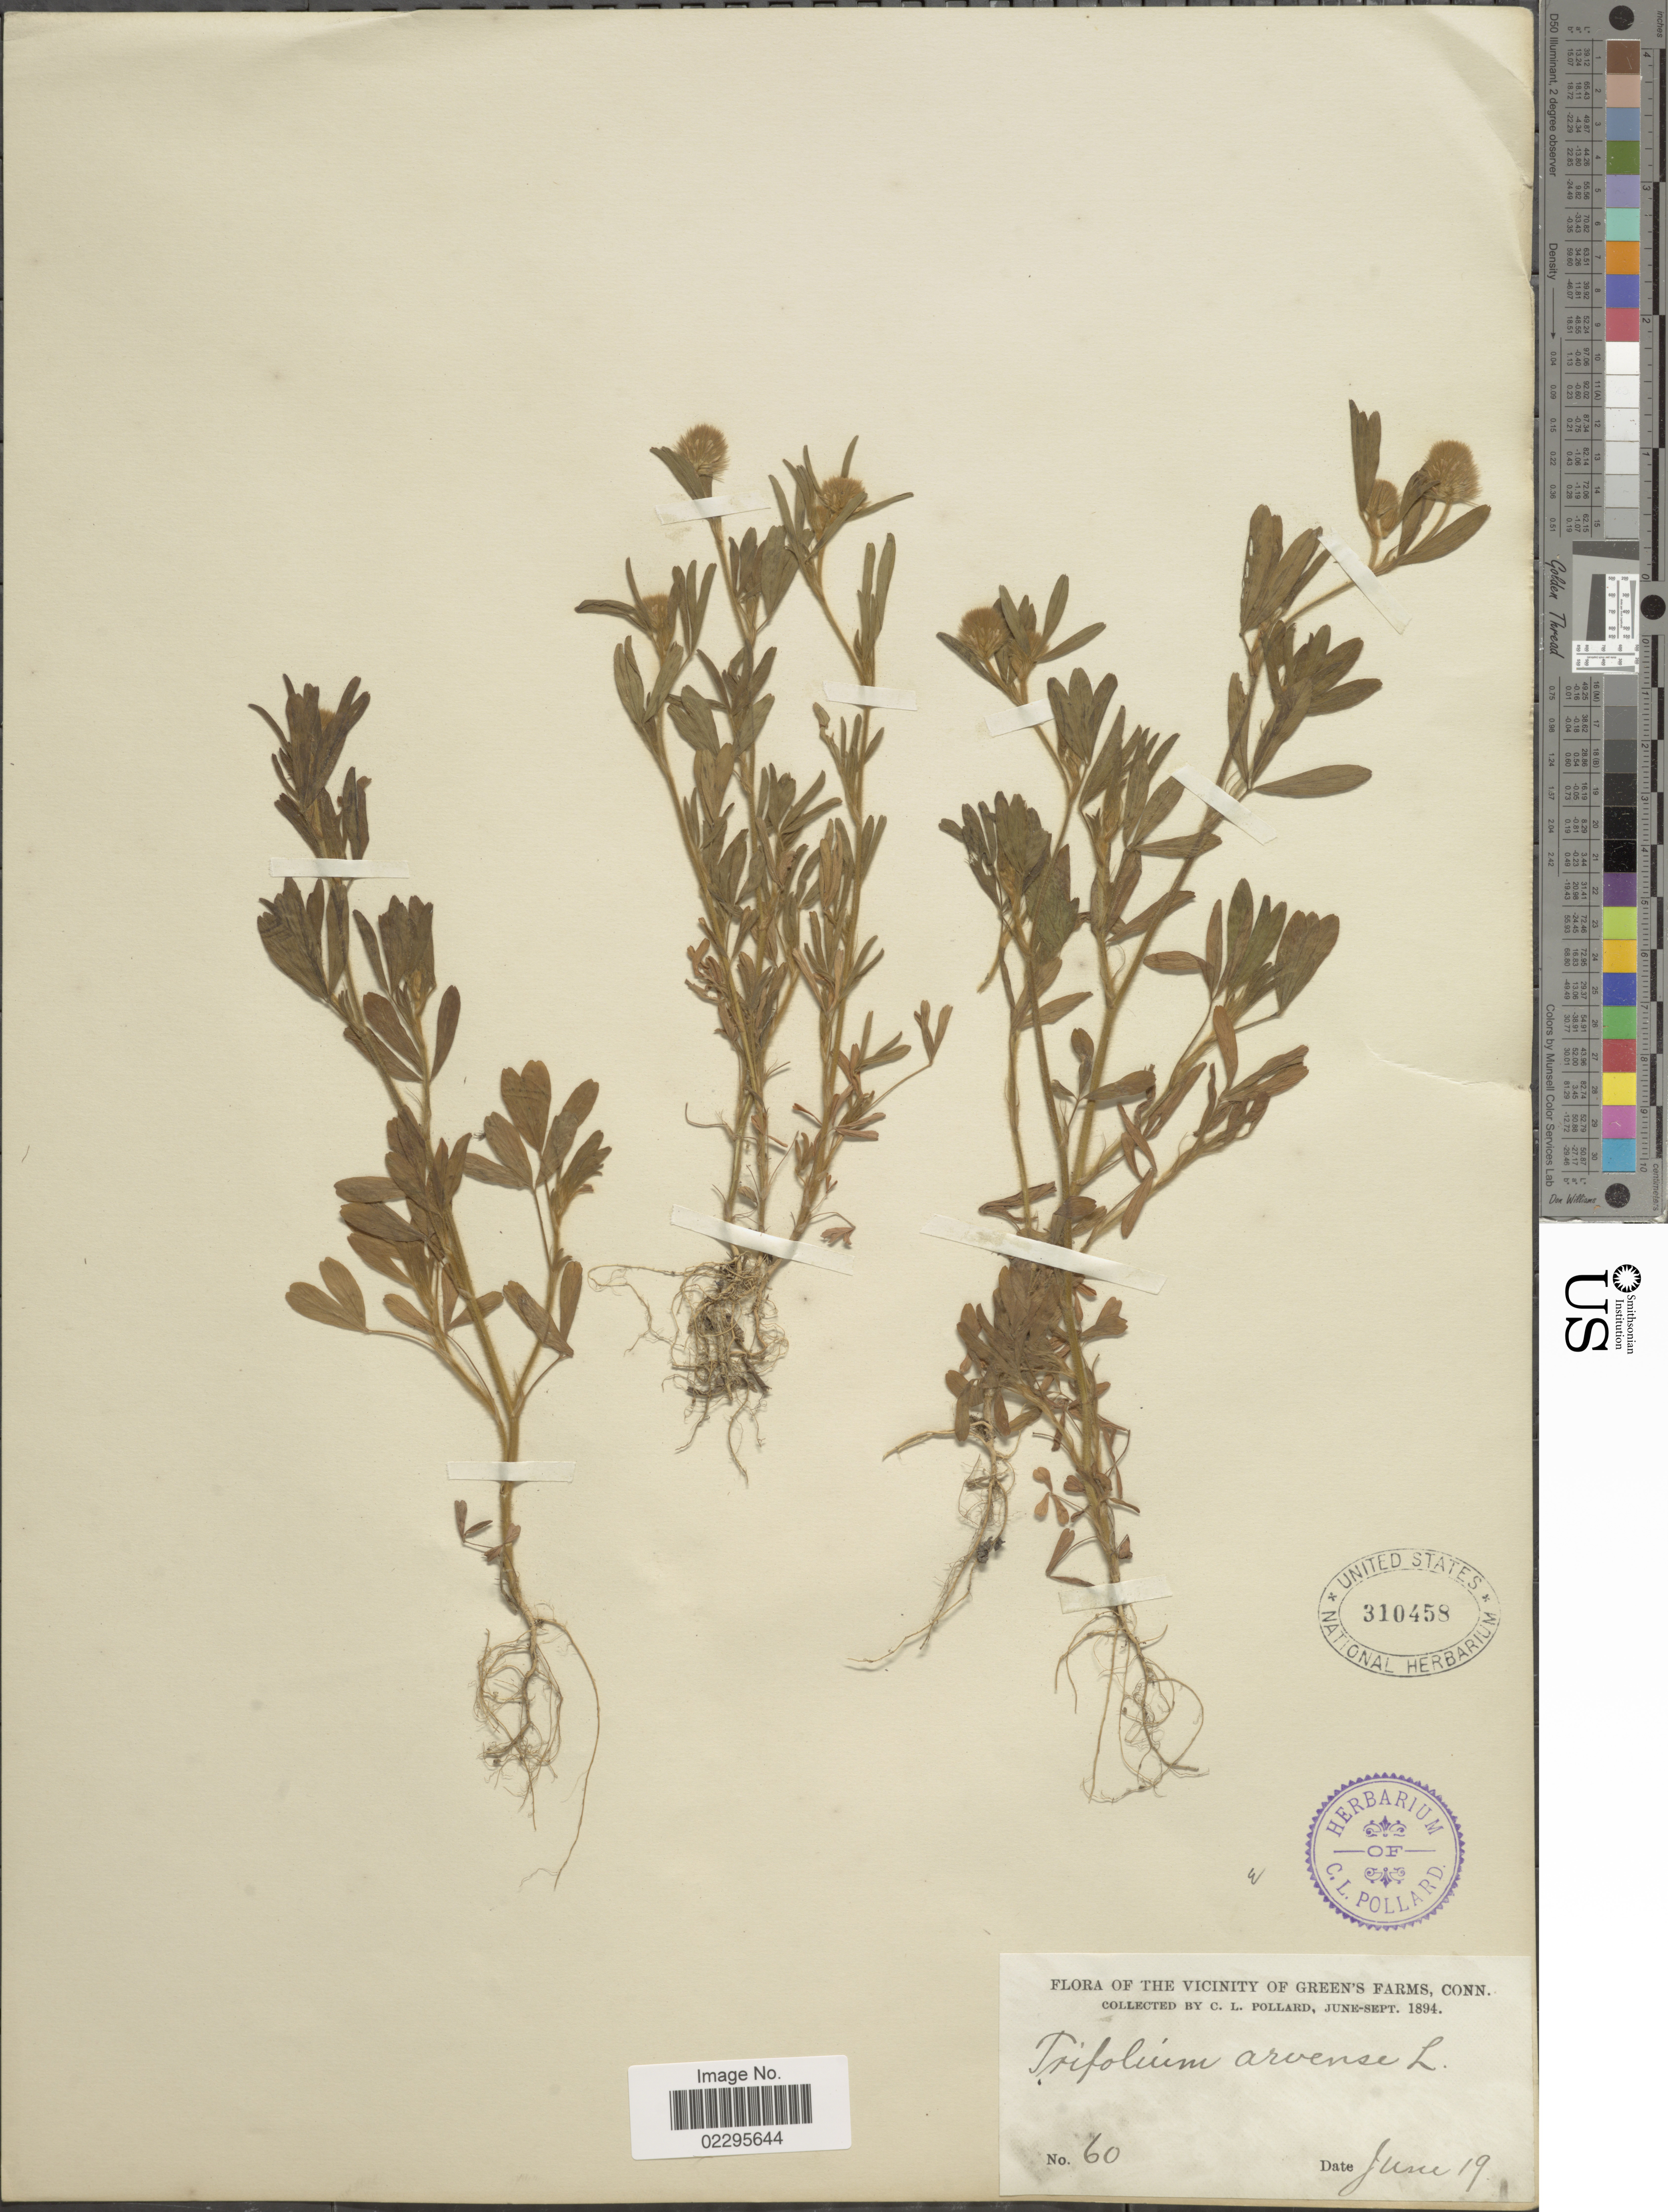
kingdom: Plantae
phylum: Tracheophyta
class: Magnoliopsida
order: Fabales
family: Fabaceae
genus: Trifolium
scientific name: Trifolium arvense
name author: L.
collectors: C. L. Pollard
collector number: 60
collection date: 1894-06-19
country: United States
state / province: Connecticut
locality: Vicinity of Green Farms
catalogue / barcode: US 310458